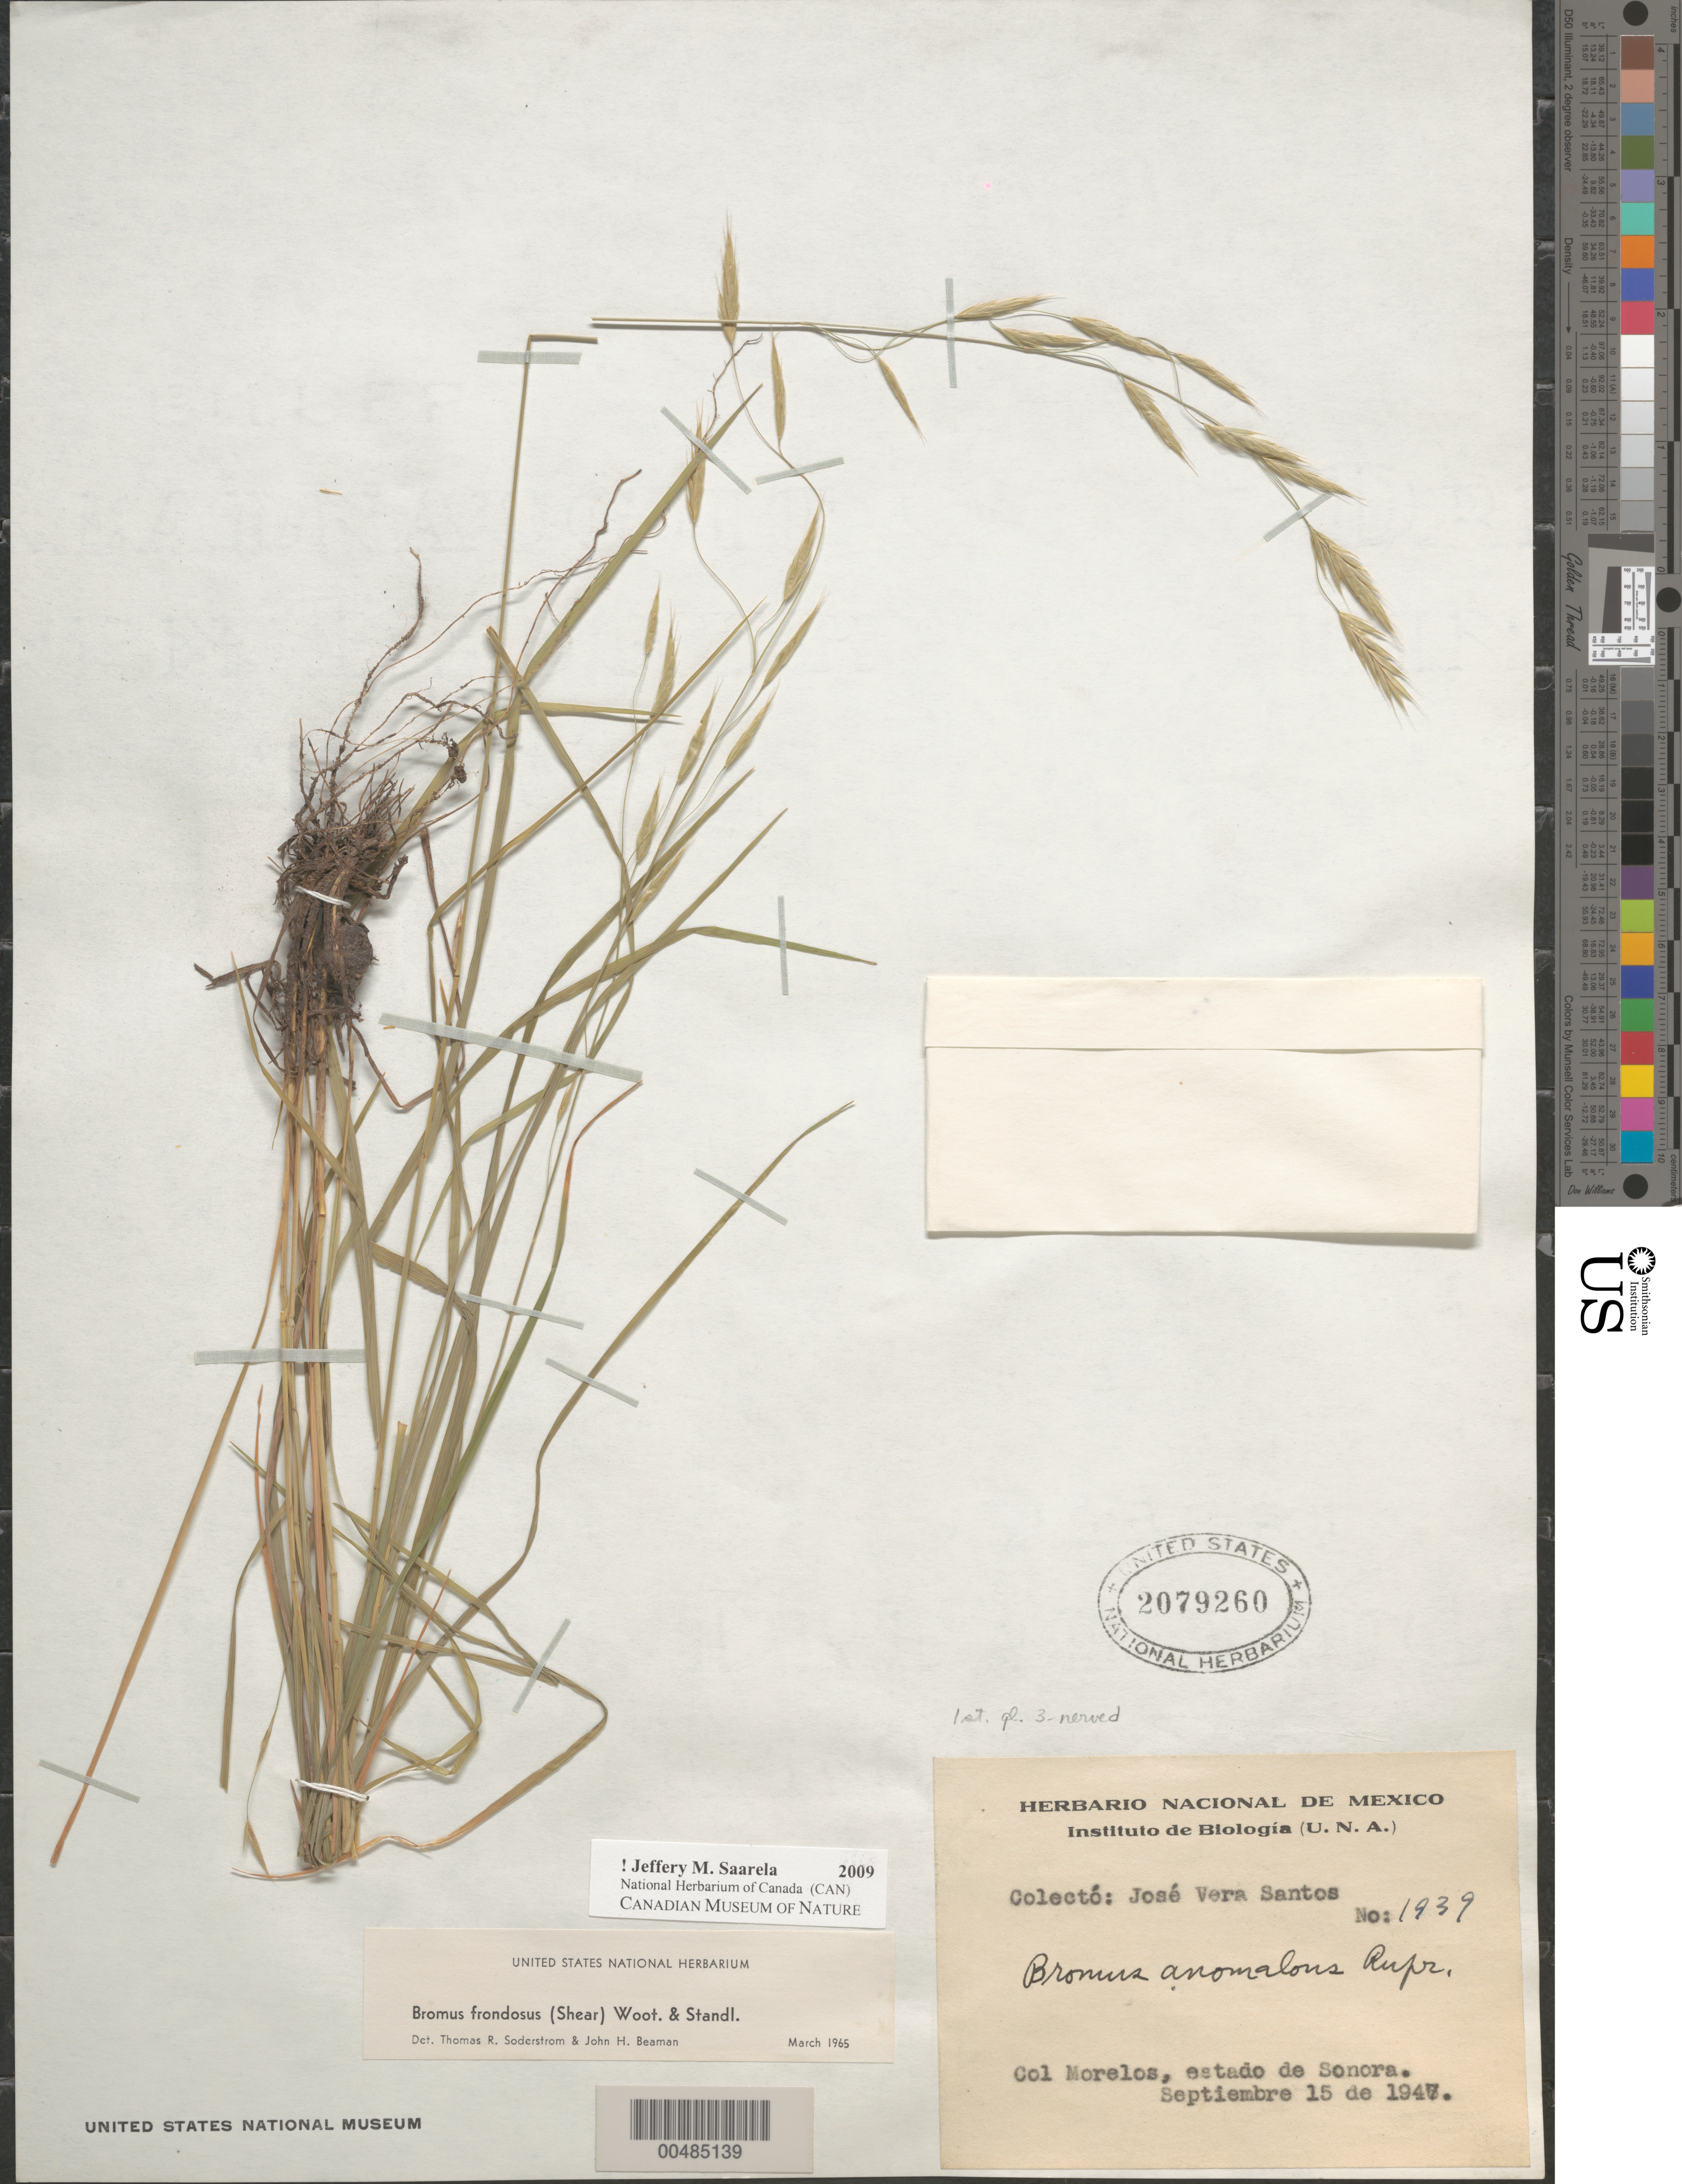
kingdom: Plantae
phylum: Tracheophyta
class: Liliopsida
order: Poales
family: Poaceae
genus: Bromus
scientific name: Bromus porteri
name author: (J.M. Coult.) Nash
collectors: J. V. Santos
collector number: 1939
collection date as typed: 15 Sep 1947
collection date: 1947-09-15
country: Mexico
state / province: Sinaloa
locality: Morelos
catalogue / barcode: US 2079260